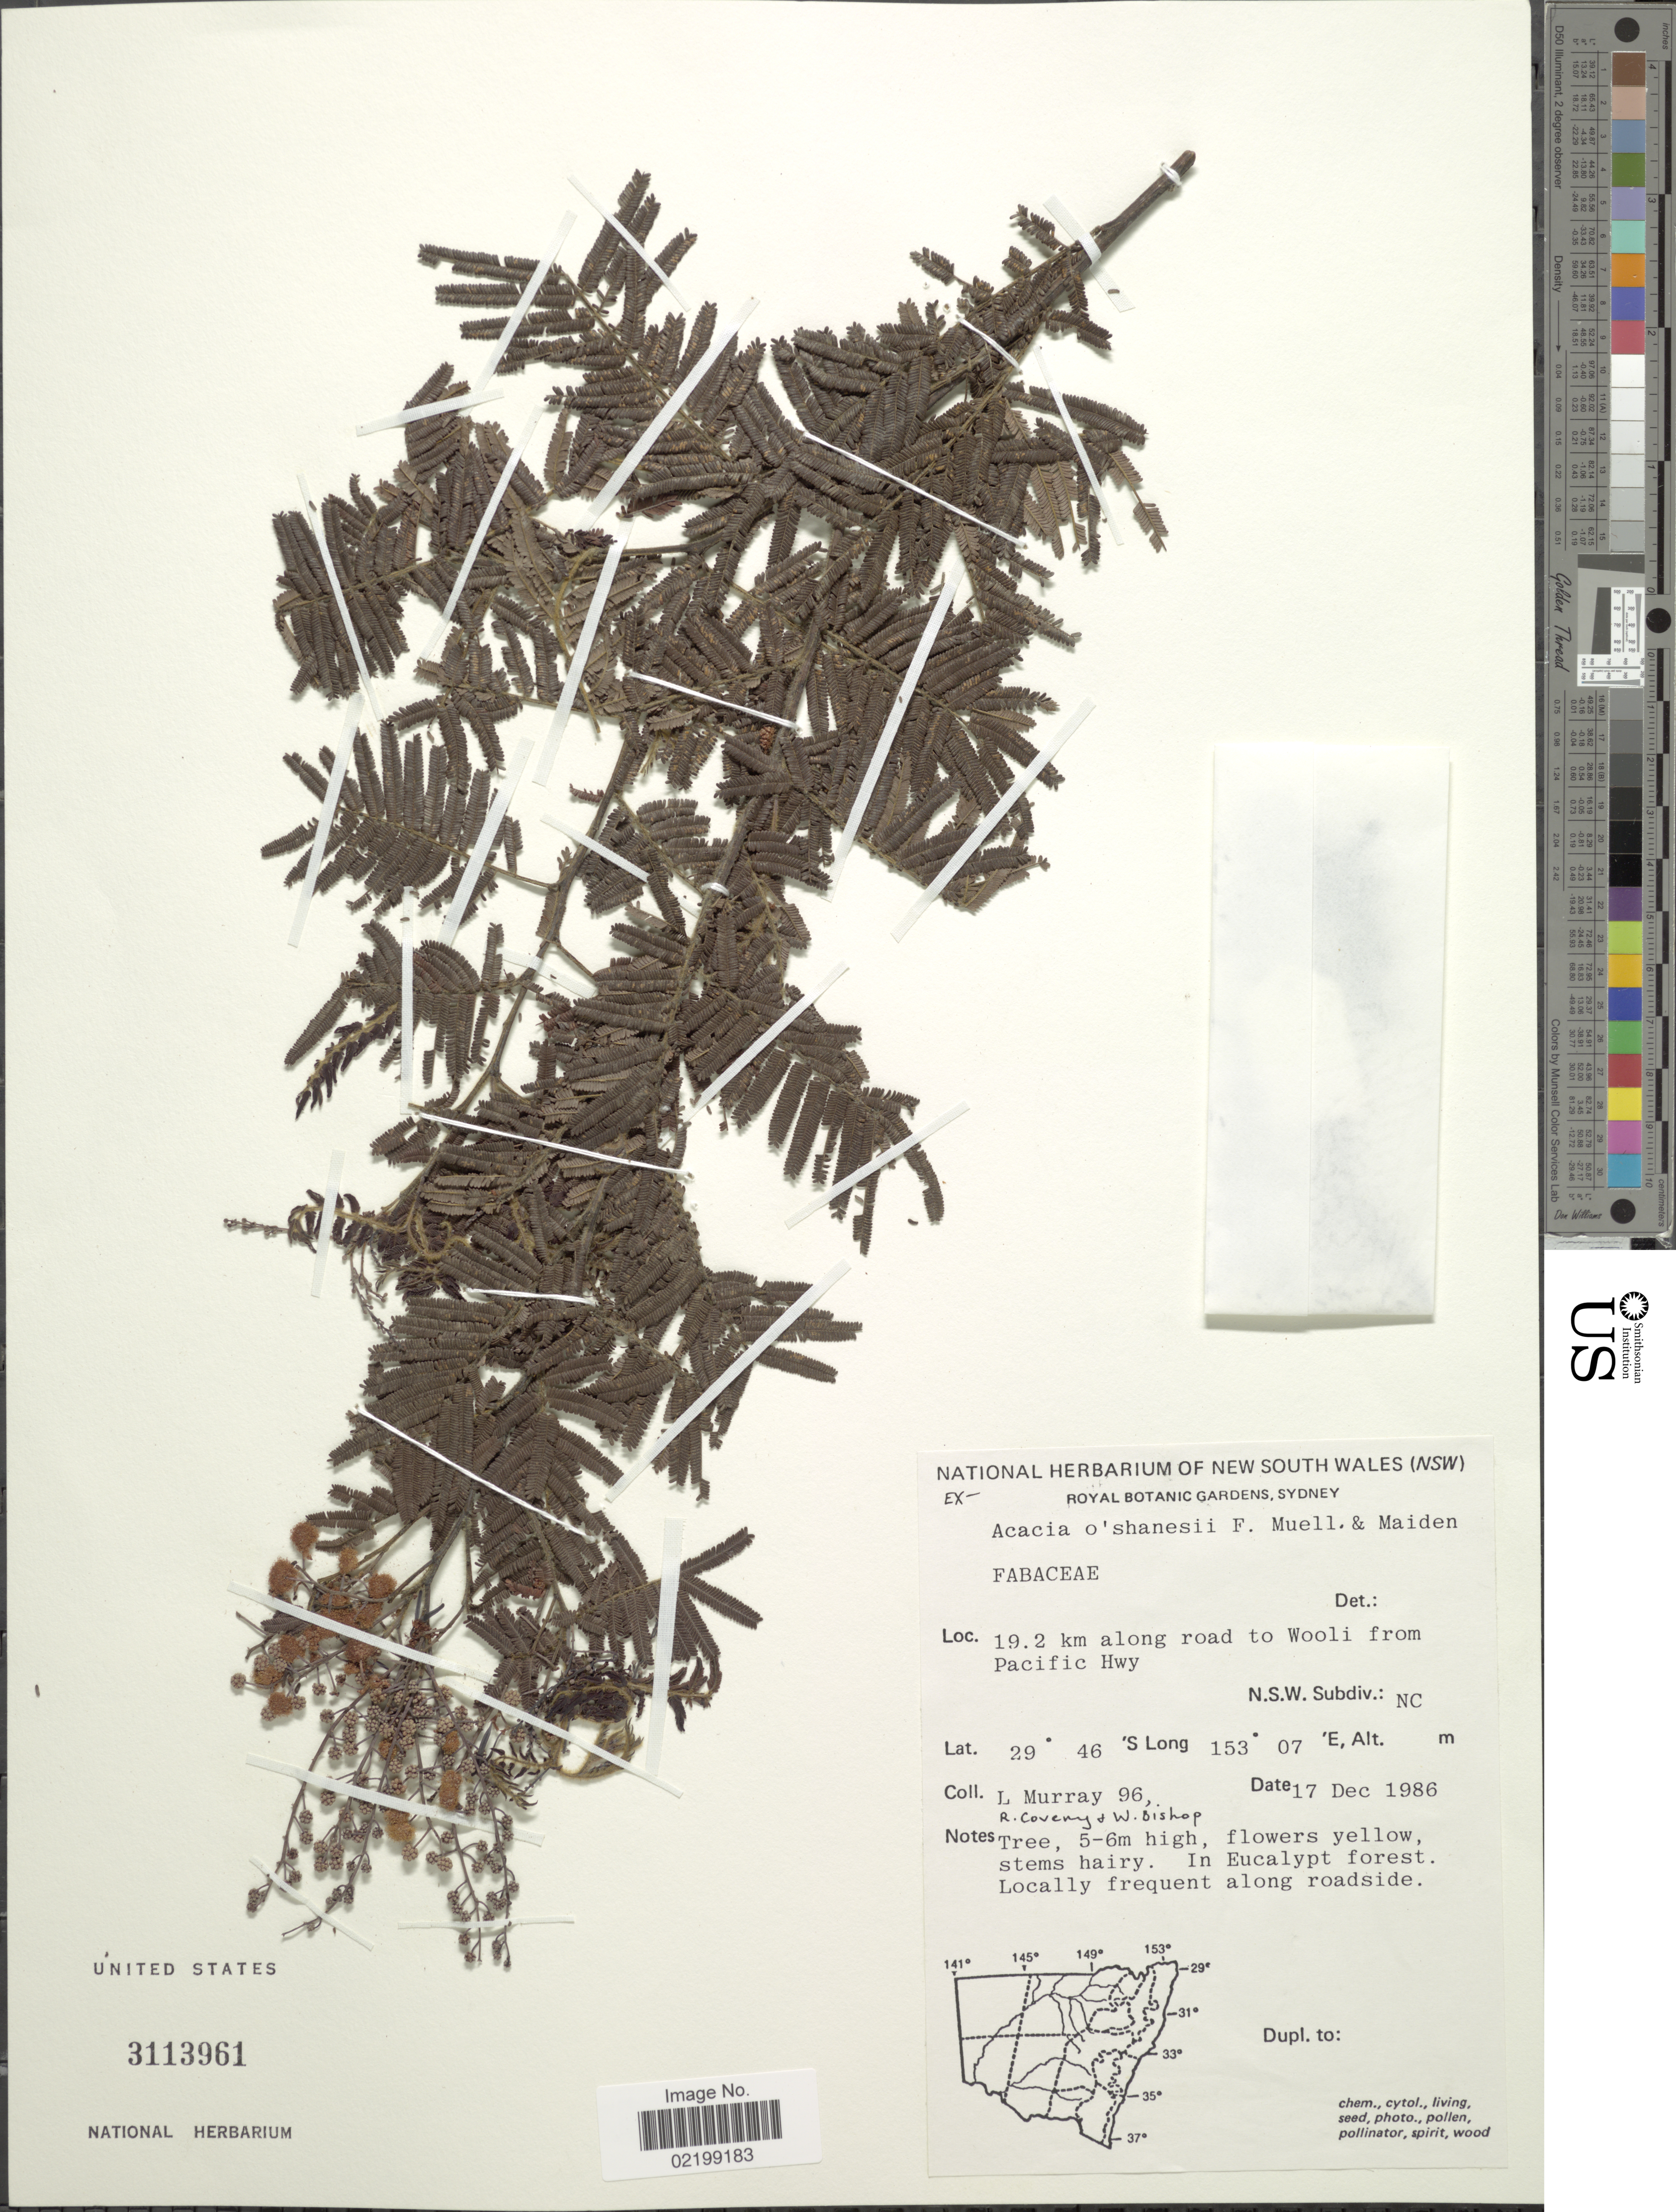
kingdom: Plantae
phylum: Tracheophyta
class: Magnoliopsida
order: Fabales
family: Fabaceae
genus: Acacia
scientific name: Acacia oshanesii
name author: F. Muell. & Maiden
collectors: L. T. Murray, R. Coveny & W. Bishop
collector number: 96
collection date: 1986-12-17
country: Australia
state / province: New South Wales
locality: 19.2 km along road to Wooli from Pacific Hwym along roadside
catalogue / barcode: US 3113961